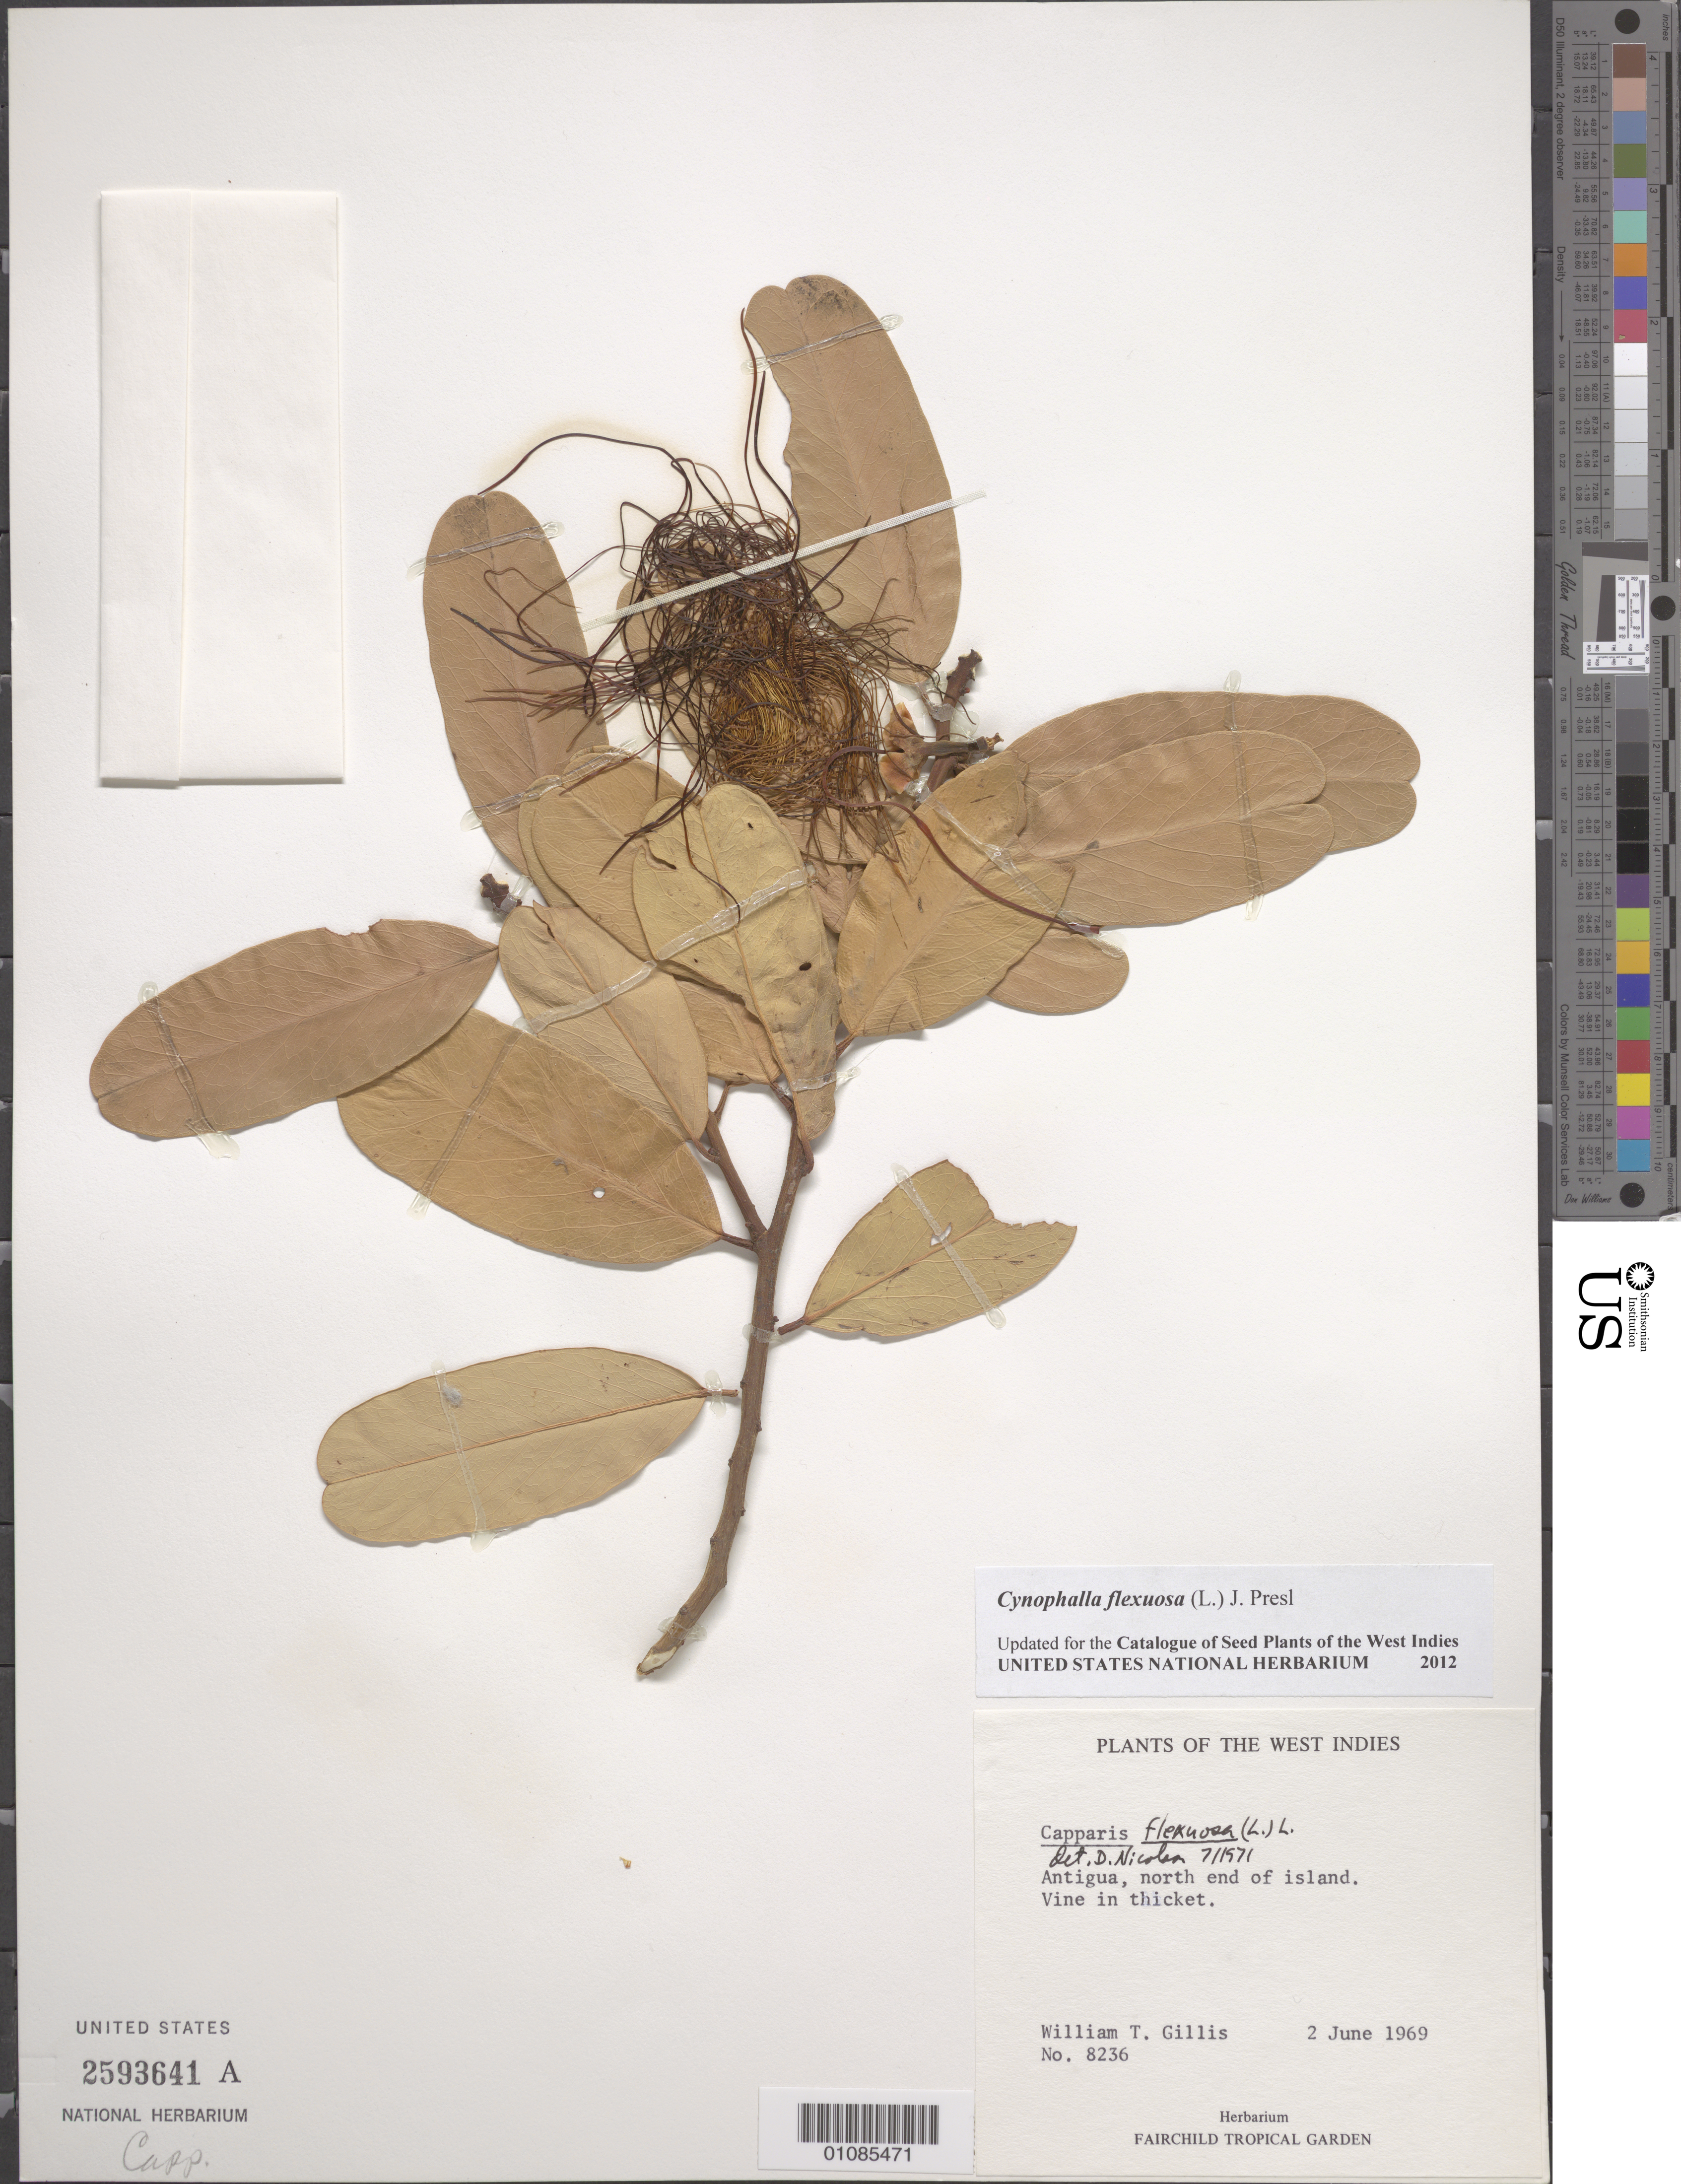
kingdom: Plantae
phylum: Tracheophyta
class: Magnoliopsida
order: Brassicales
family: Capparaceae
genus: Cynophalla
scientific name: Cynophalla flexuosa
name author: (L.) J. Presl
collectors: W. T. Gillis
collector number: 8236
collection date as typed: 02 Jun 1969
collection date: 1969-06-02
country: Antigua and Barbuda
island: Antigua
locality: N end of island.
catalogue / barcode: US 2593641